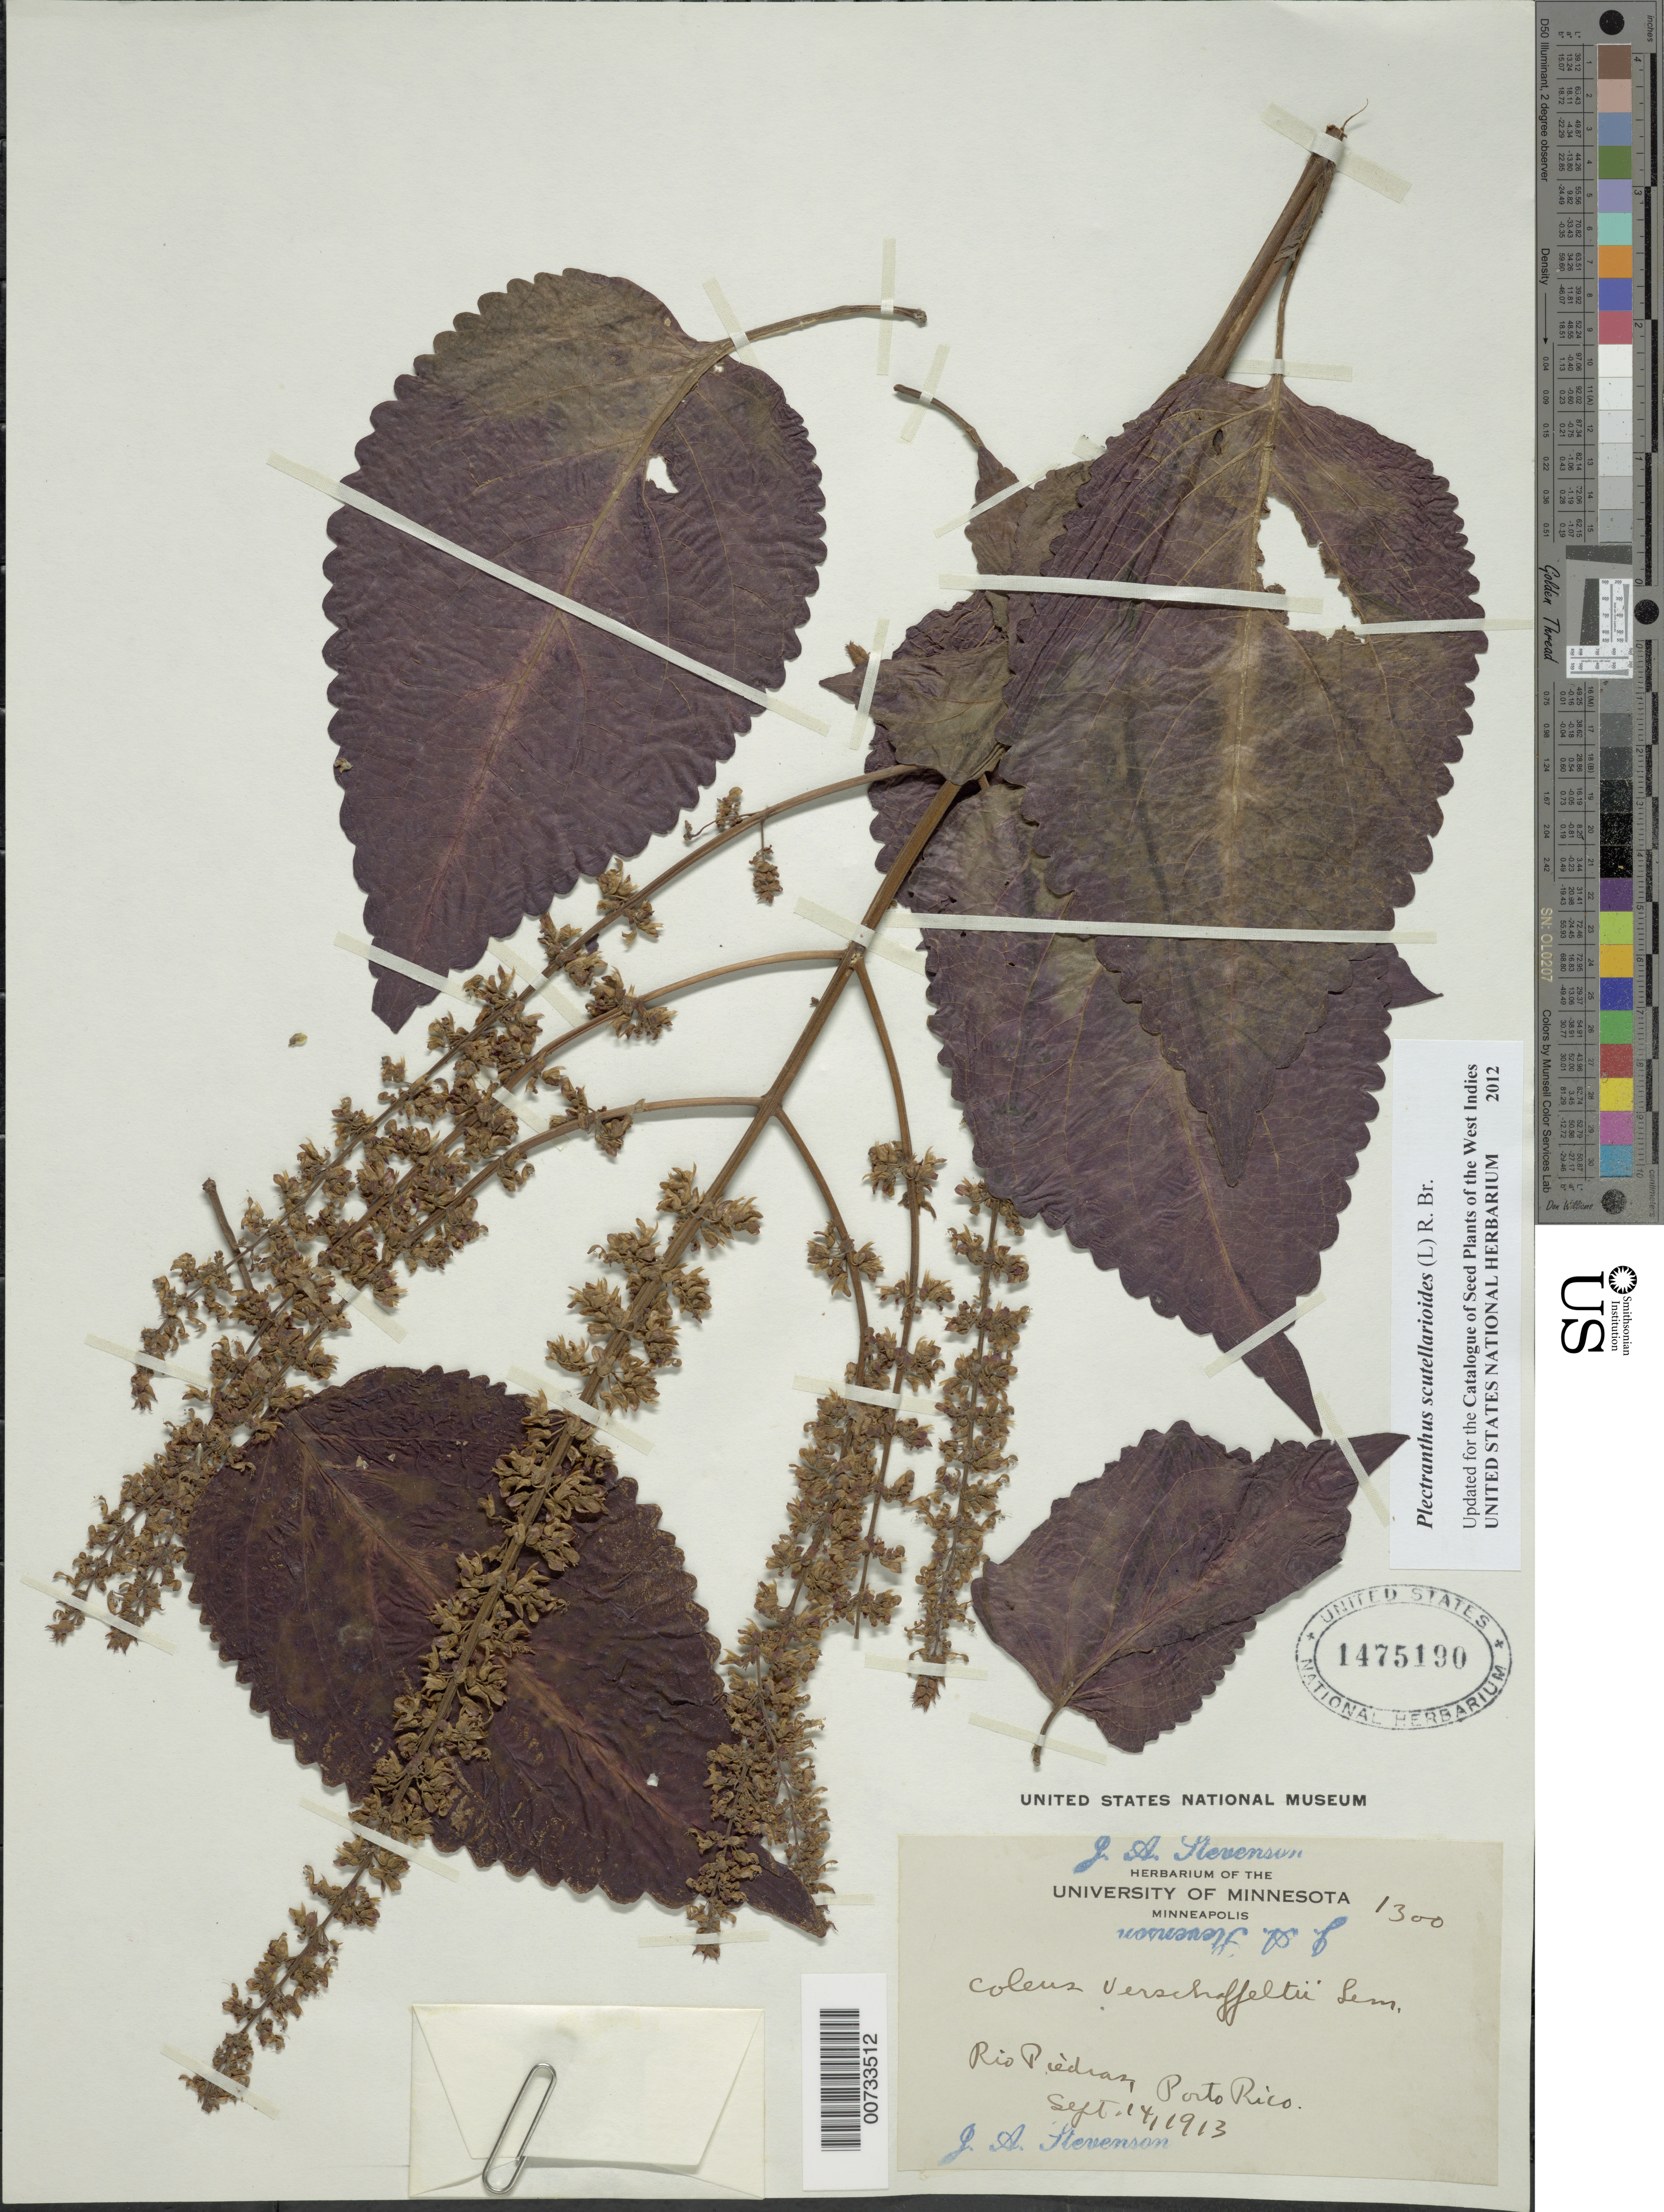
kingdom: Plantae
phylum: Tracheophyta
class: Magnoliopsida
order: Lamiales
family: Lamiaceae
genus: Plectranthus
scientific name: Plectranthus scutellarioides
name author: (L.) R. Br.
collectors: J. Stevenson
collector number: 1300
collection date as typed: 14 Sep 1913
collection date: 1913-09-14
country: Puerto Rico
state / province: San Juan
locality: Rio Piedras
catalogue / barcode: US 1475190